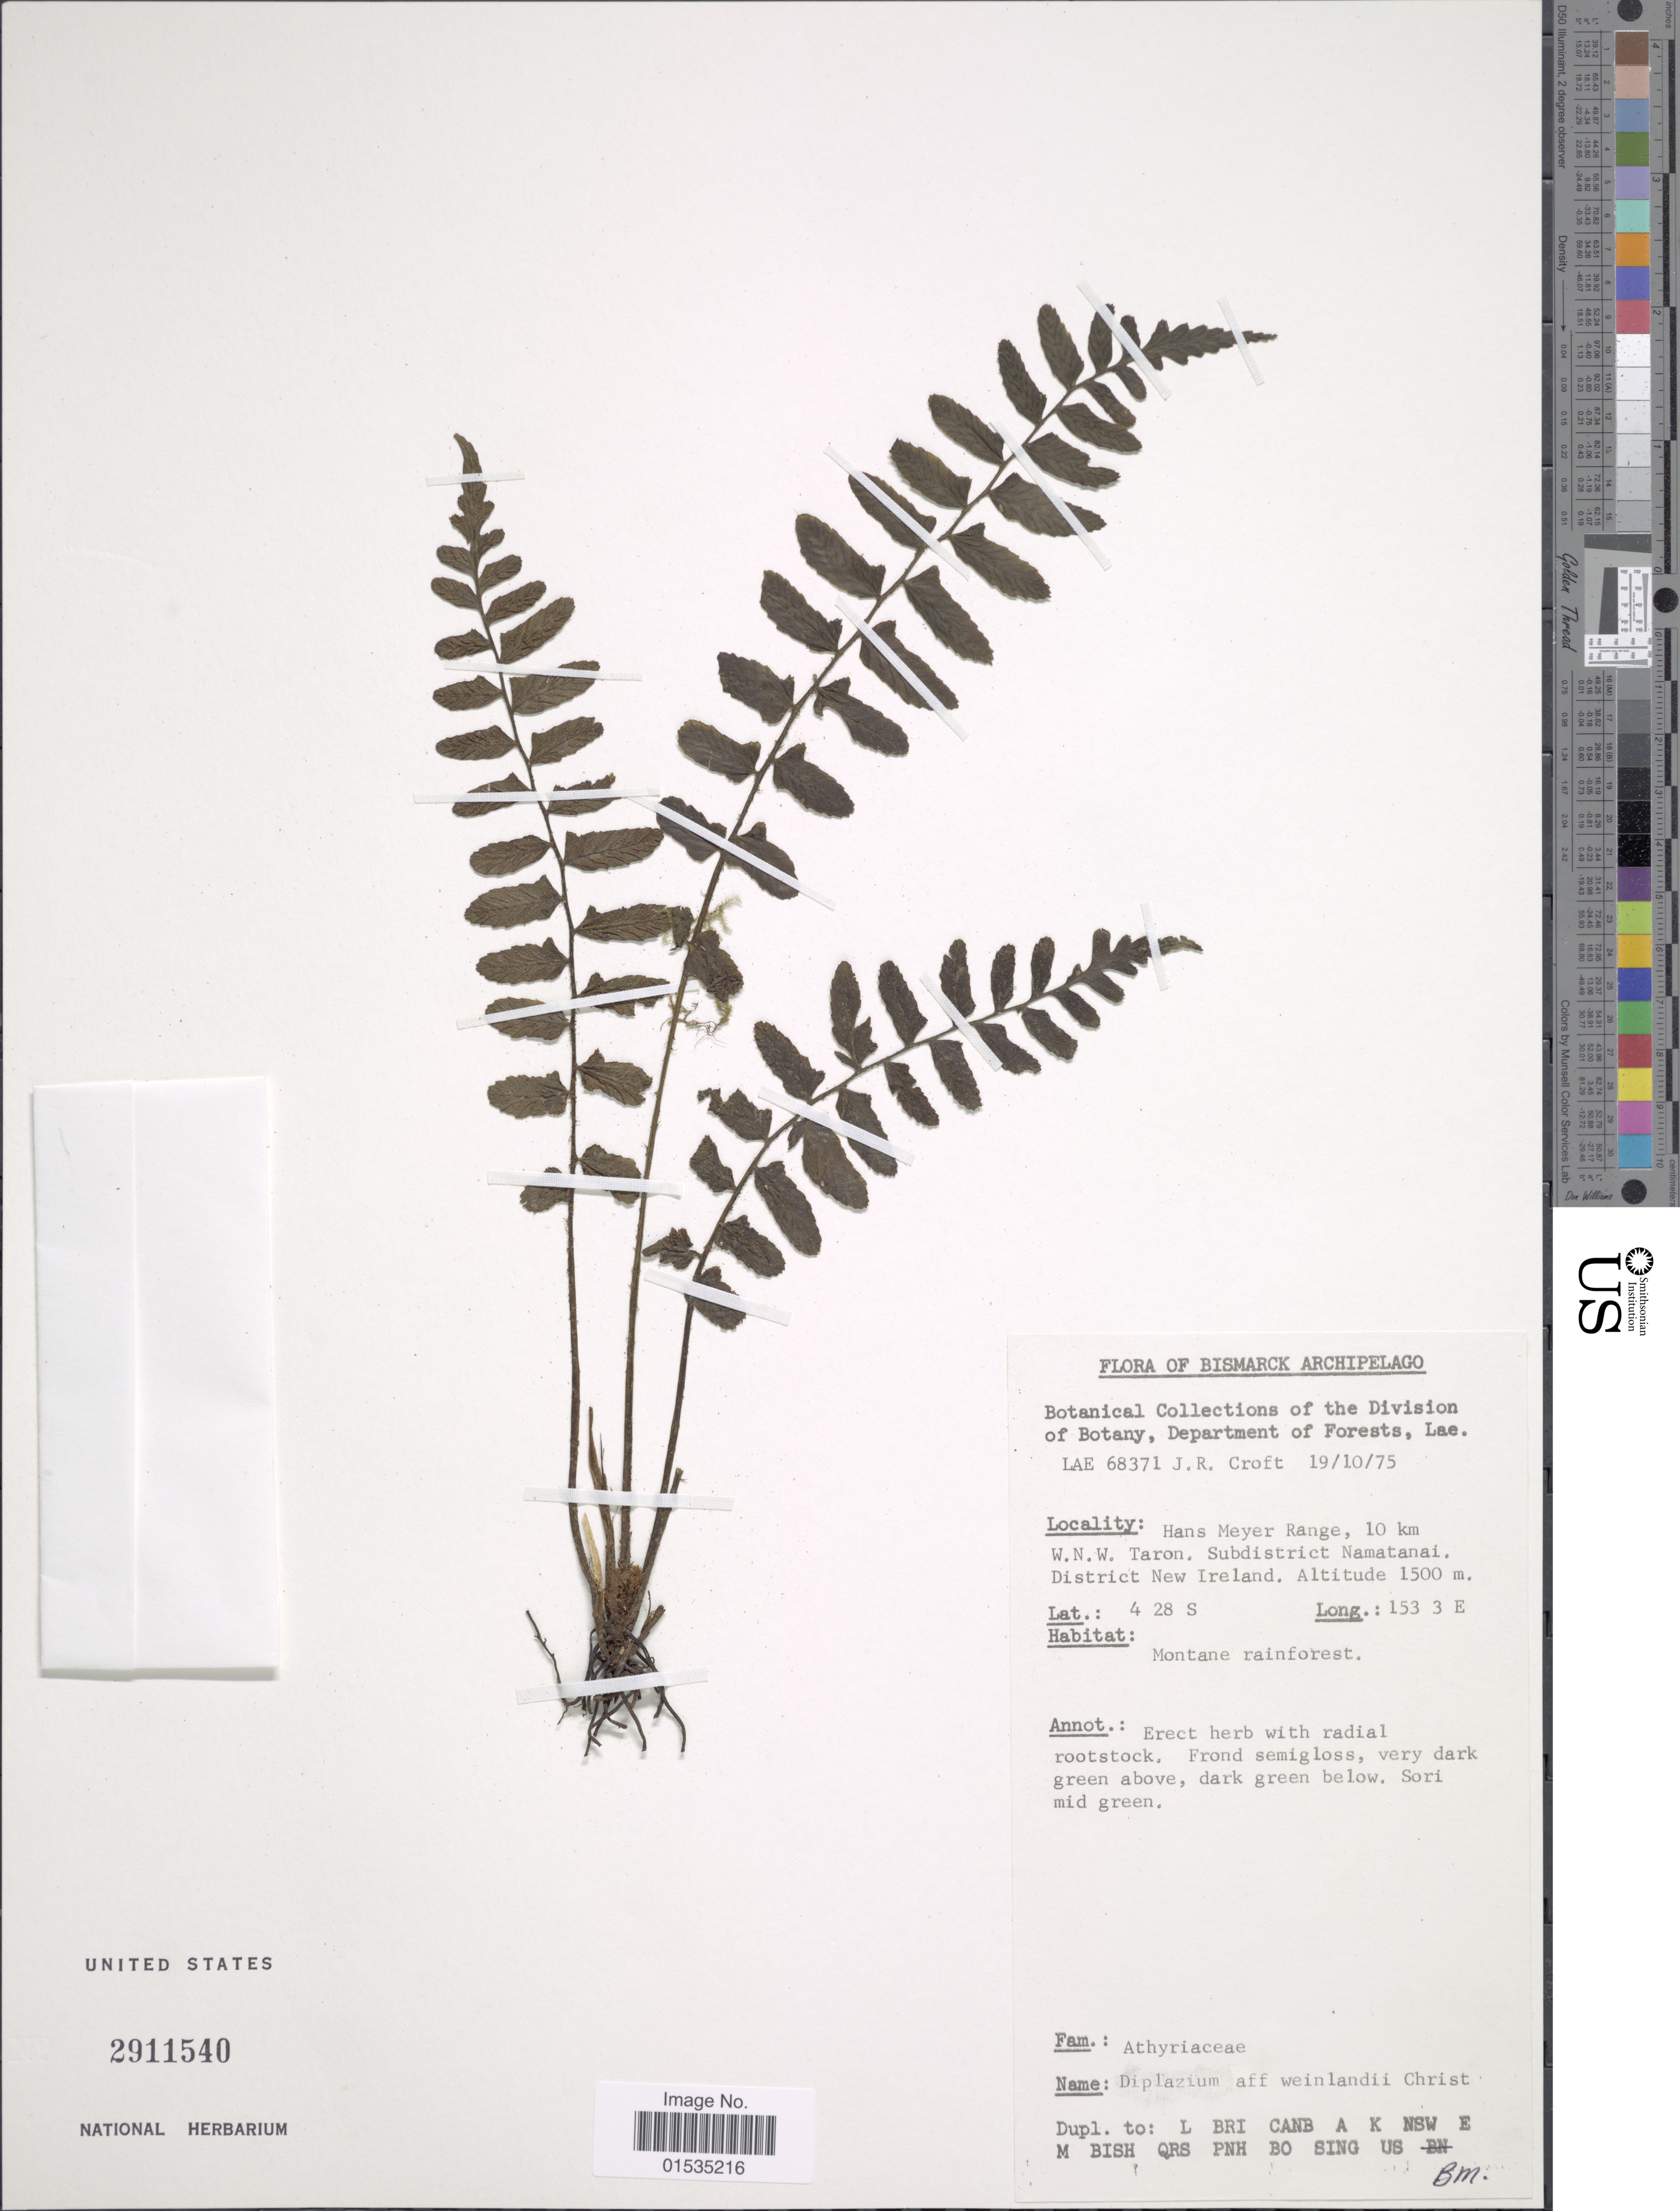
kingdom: Plantae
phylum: Tracheophyta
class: Polypodiopsida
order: Polypodiales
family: Athyriaceae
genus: Diplazium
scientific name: Diplazium weinlandii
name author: Christ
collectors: J. R. Croft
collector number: LAE 68371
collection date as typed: Transcribed d/m/y: 19/10/75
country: Papua New Guinea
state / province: New Ireland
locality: Hans Meyer Range, 10 km W.N.W. Taron, Subdistrict Namatanai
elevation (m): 1500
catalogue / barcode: US 2911540